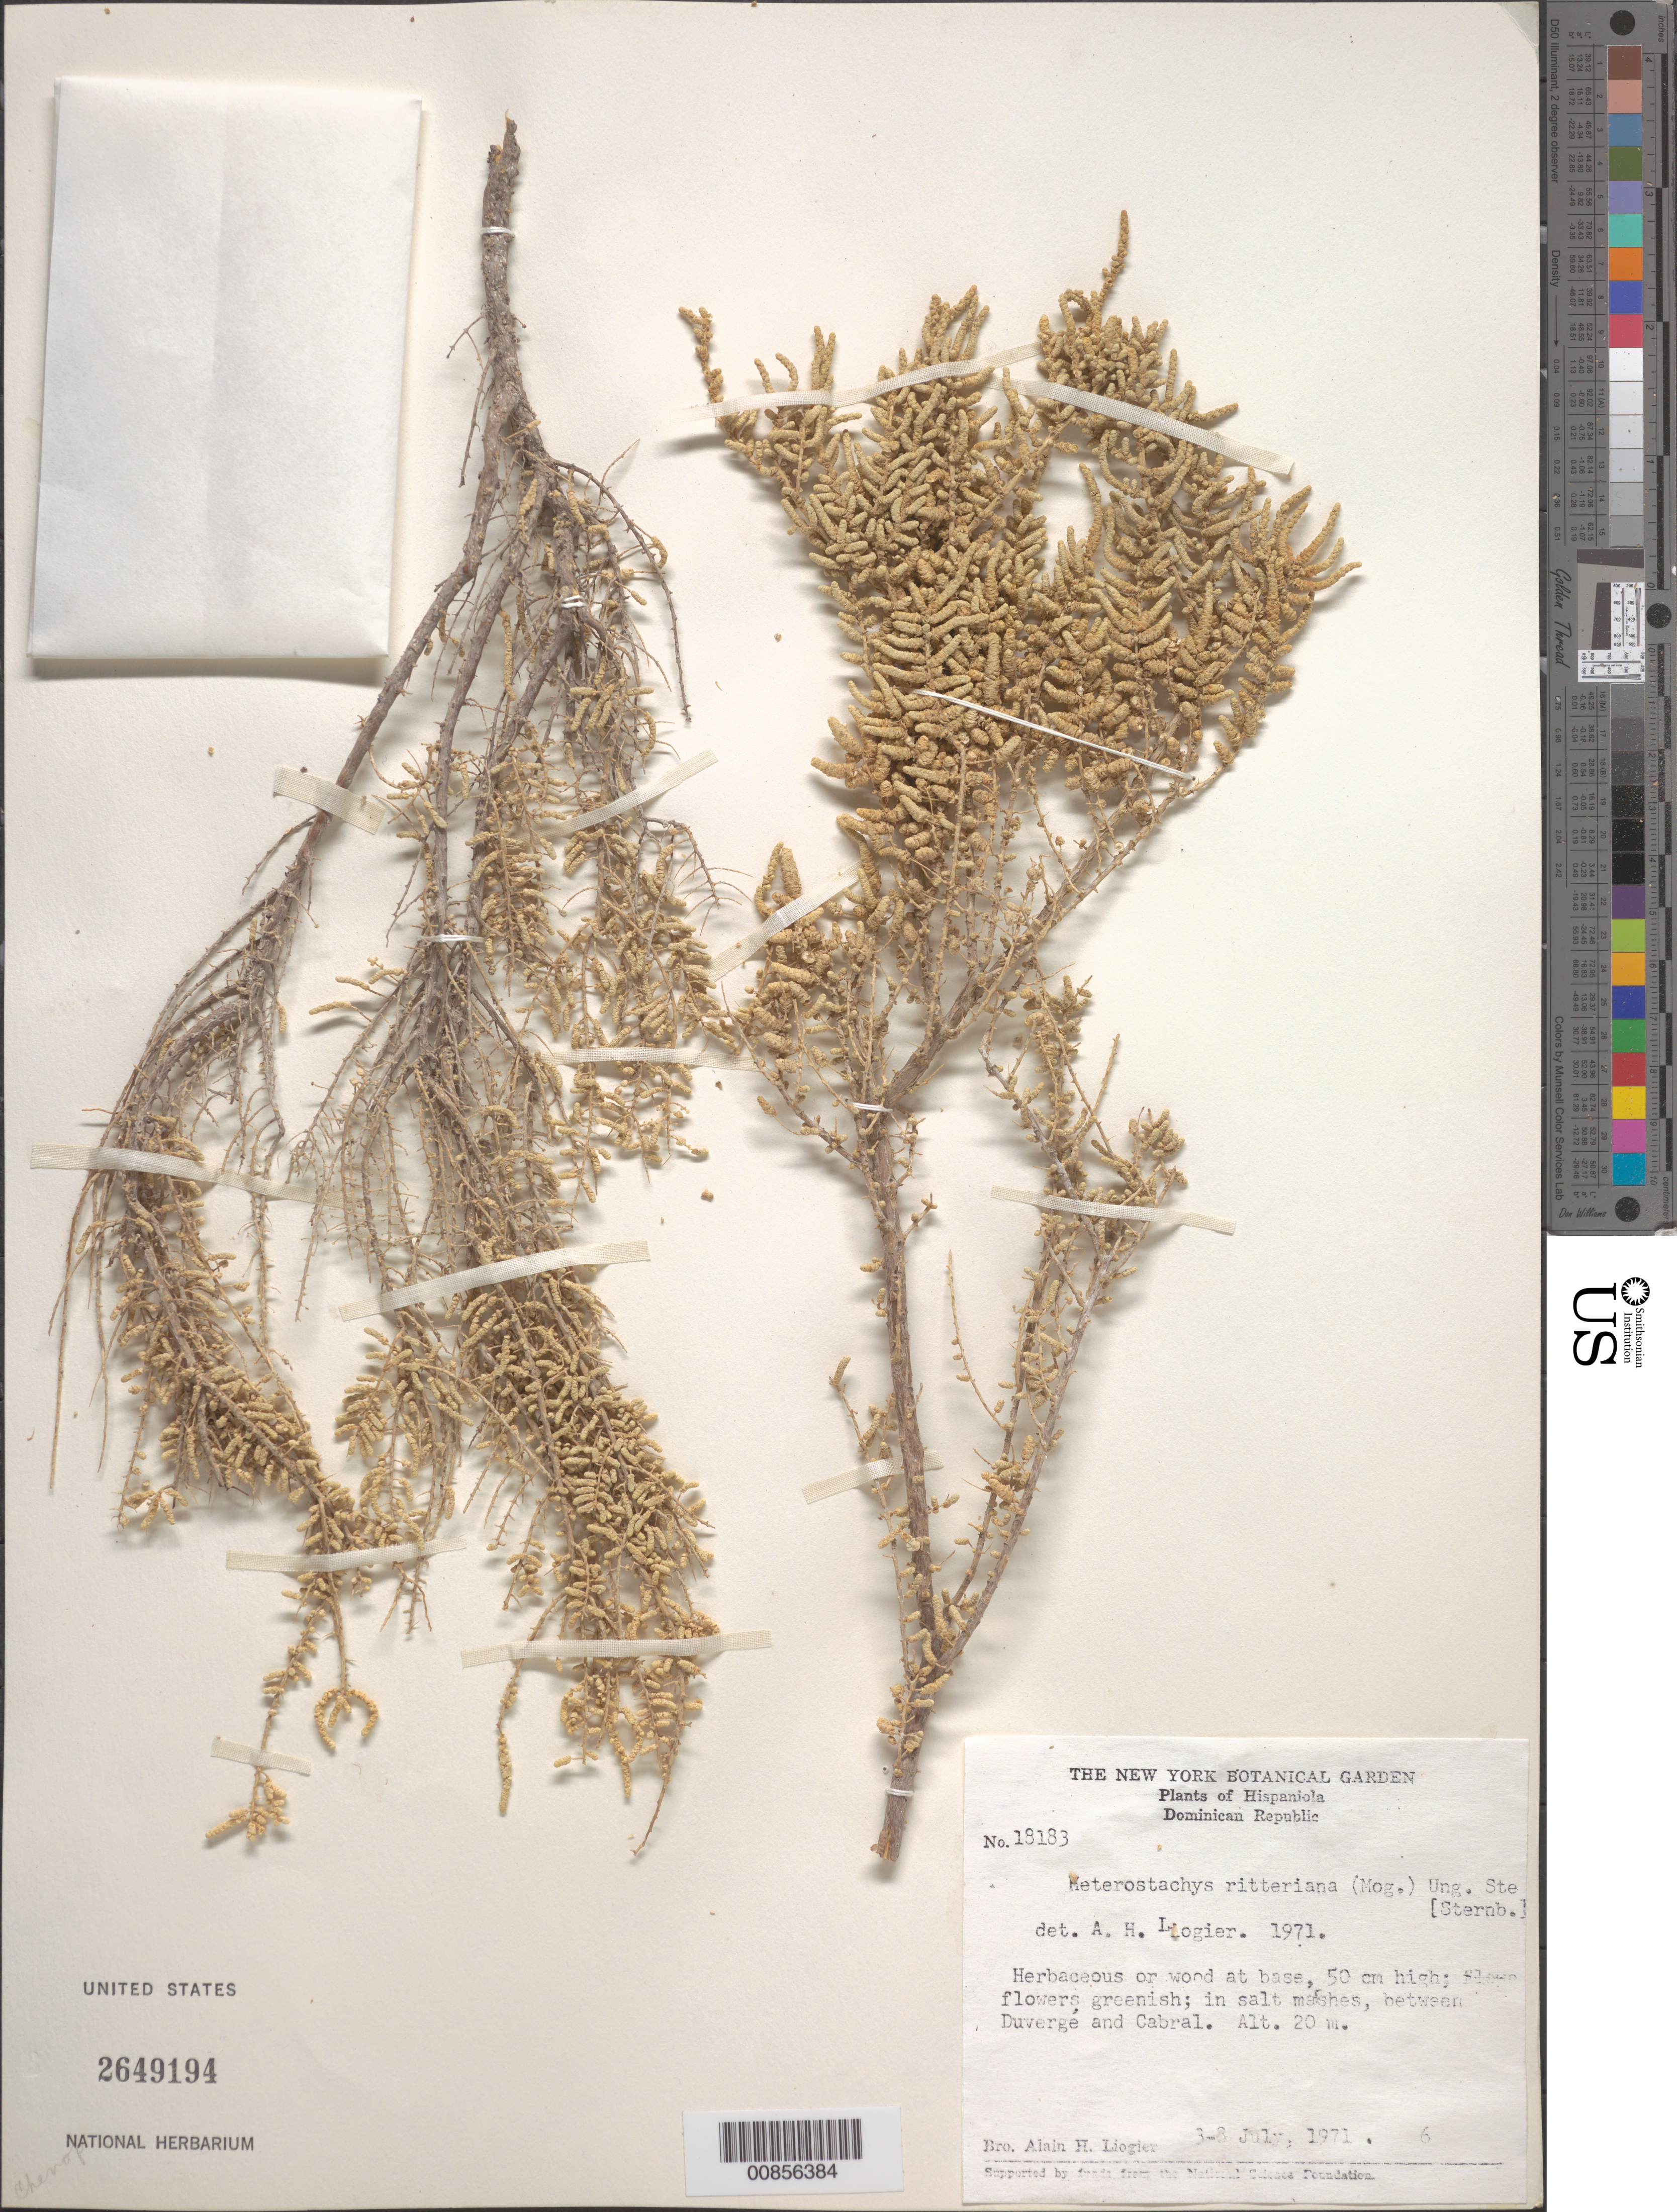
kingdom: Plantae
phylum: Tracheophyta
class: Magnoliopsida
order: Caryophyllales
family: Amaranthaceae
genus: Heterostachys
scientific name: Heterostachys ritteriana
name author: (Moq.) Ung.-Sternb.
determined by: Liogier, Alain H.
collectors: A. H. Liogier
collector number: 18183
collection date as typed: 03 Jul 1971 to 08 Jul 1971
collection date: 1971-07-03/1971-07-08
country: Dominican Republic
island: Hispaniola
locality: Between Duvergé and Cabral.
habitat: In salt marshes.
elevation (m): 20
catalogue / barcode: US 2649194